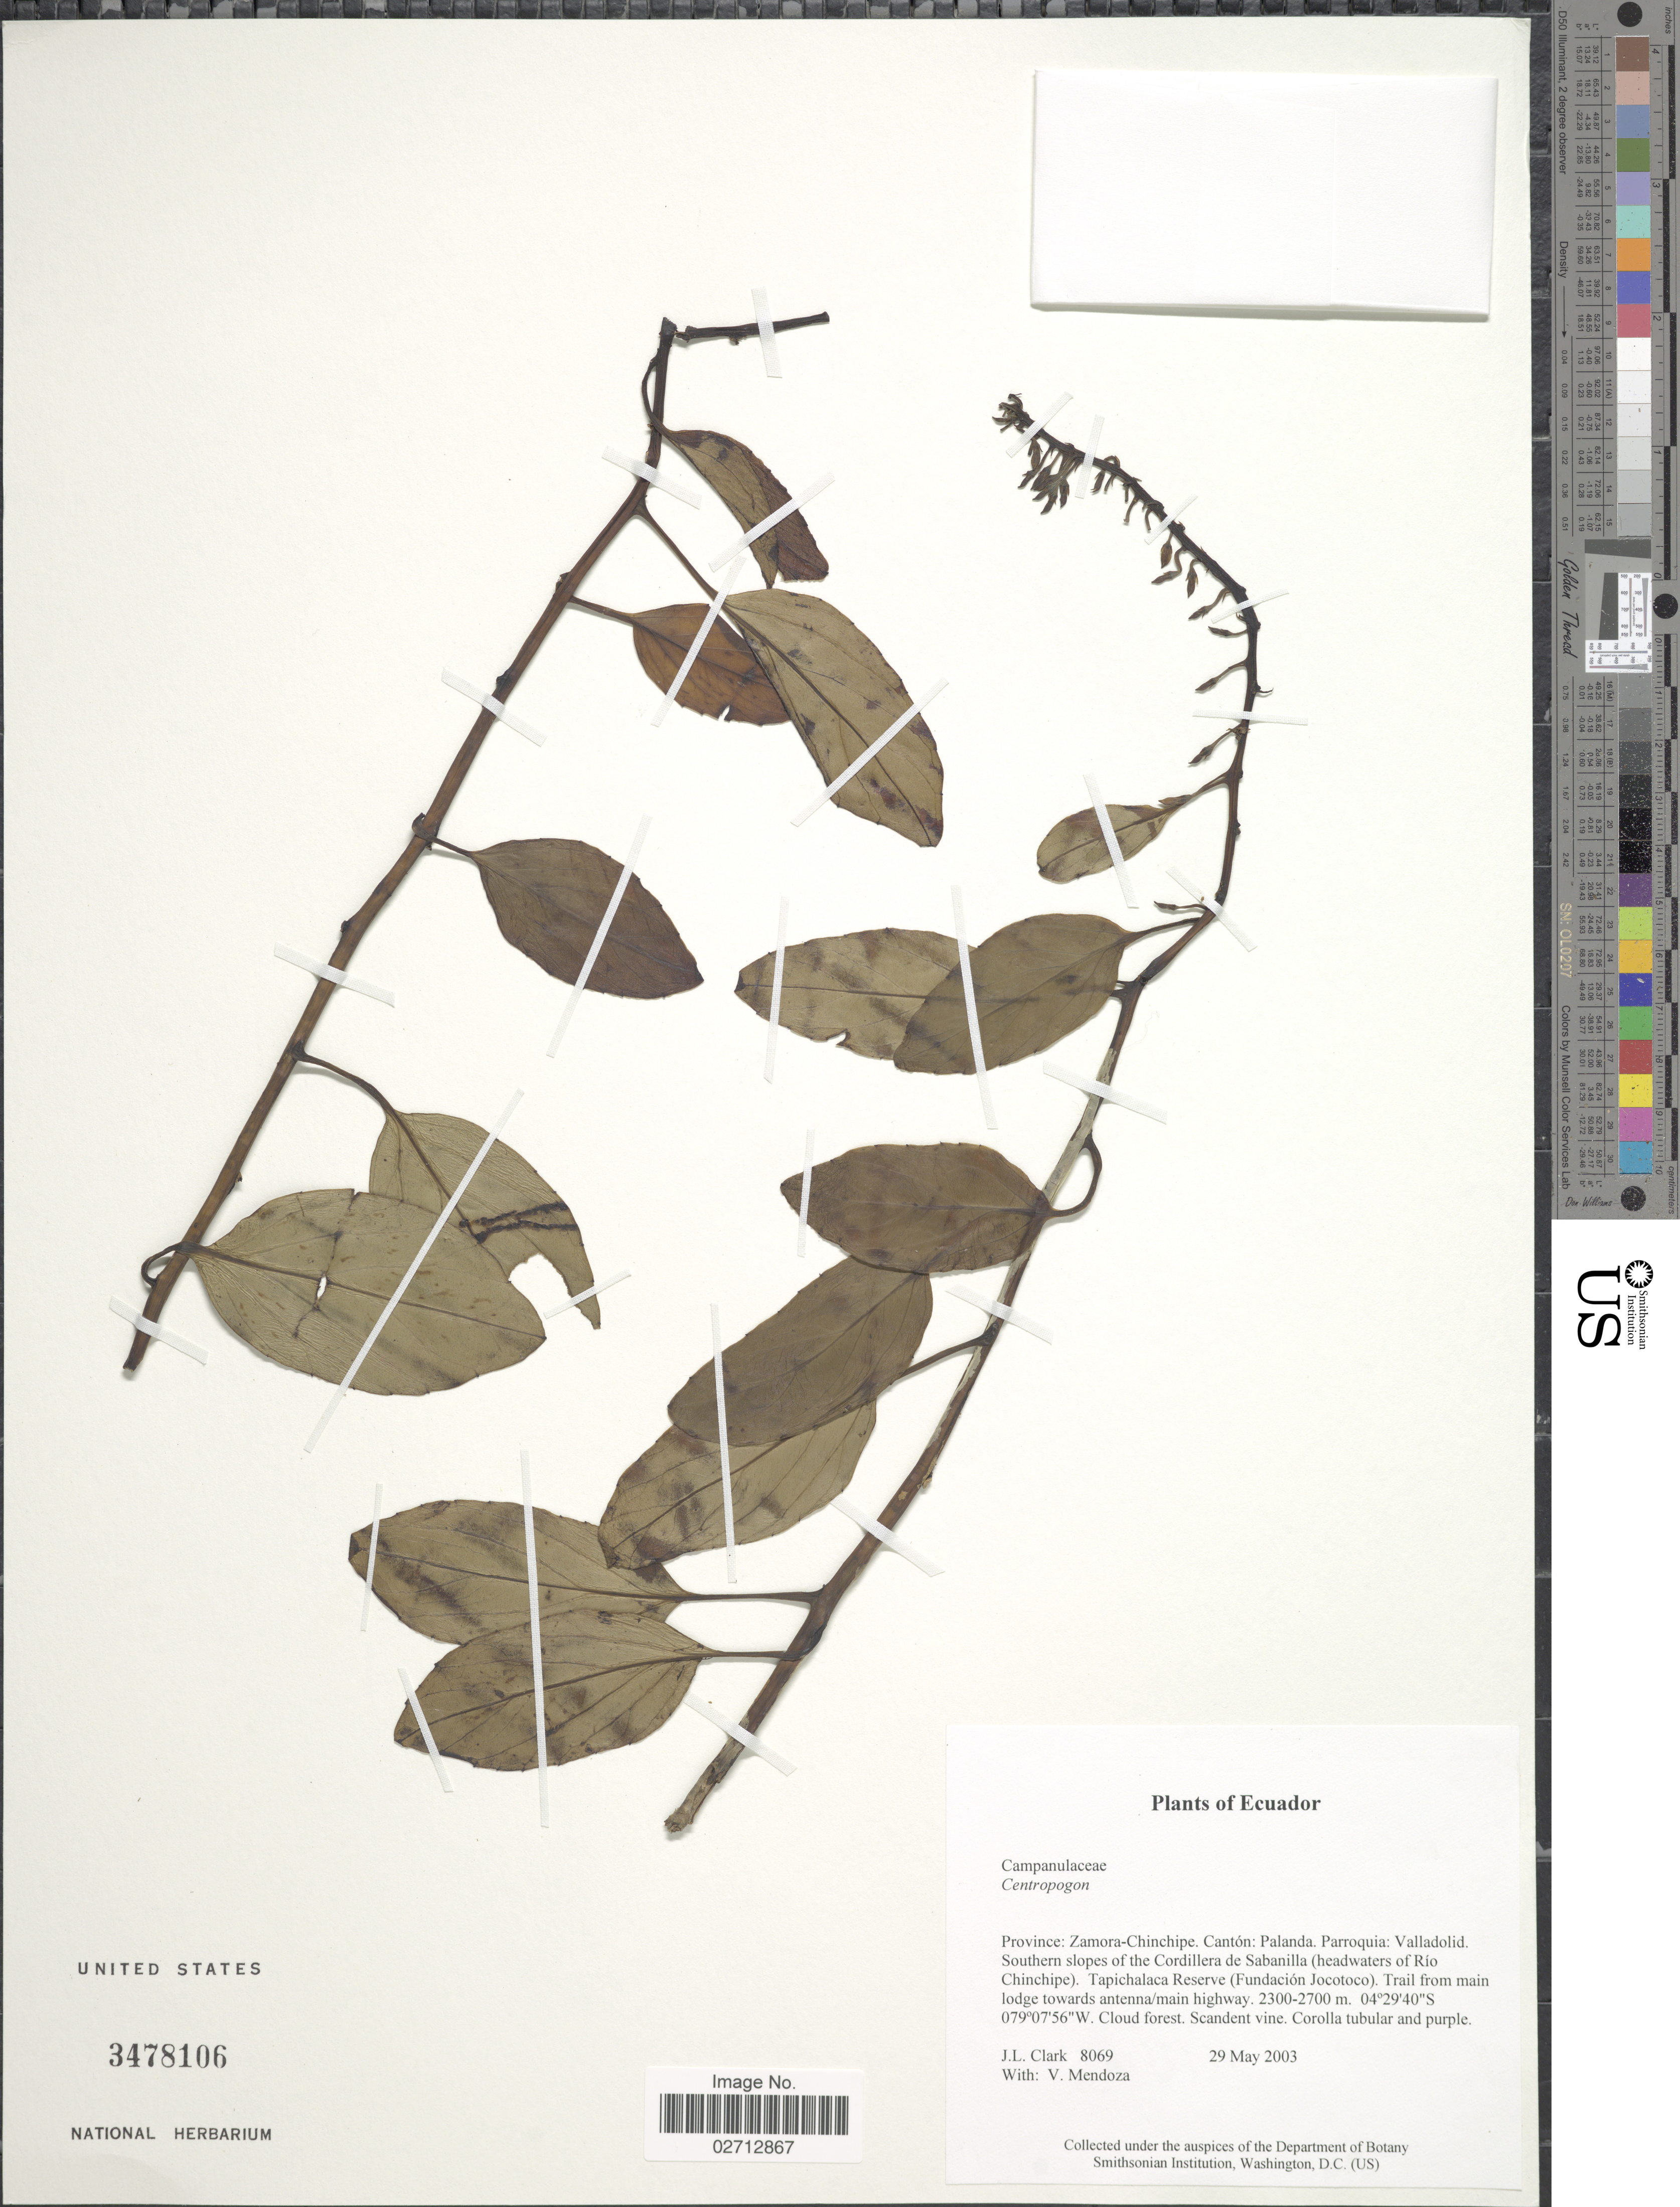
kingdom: Plantae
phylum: Tracheophyta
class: Magnoliopsida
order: Asterales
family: Campanulaceae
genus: Centropogon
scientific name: Centropogon sp.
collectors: J. L. Clark & V. Mendoza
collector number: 8069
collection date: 2003-05-29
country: Ecuador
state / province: Zamora-Chinchipe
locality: Canton: Palanda. Parroquia: Valladolid. Southern slopes of the Cordillera de Sabanilla (headwaters of Rio Chinchipe). Tapichalaca Reserve (Fundacion Jocotoco). Trail from main lodge towards antenna/main highway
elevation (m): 2300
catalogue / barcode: US 3478106